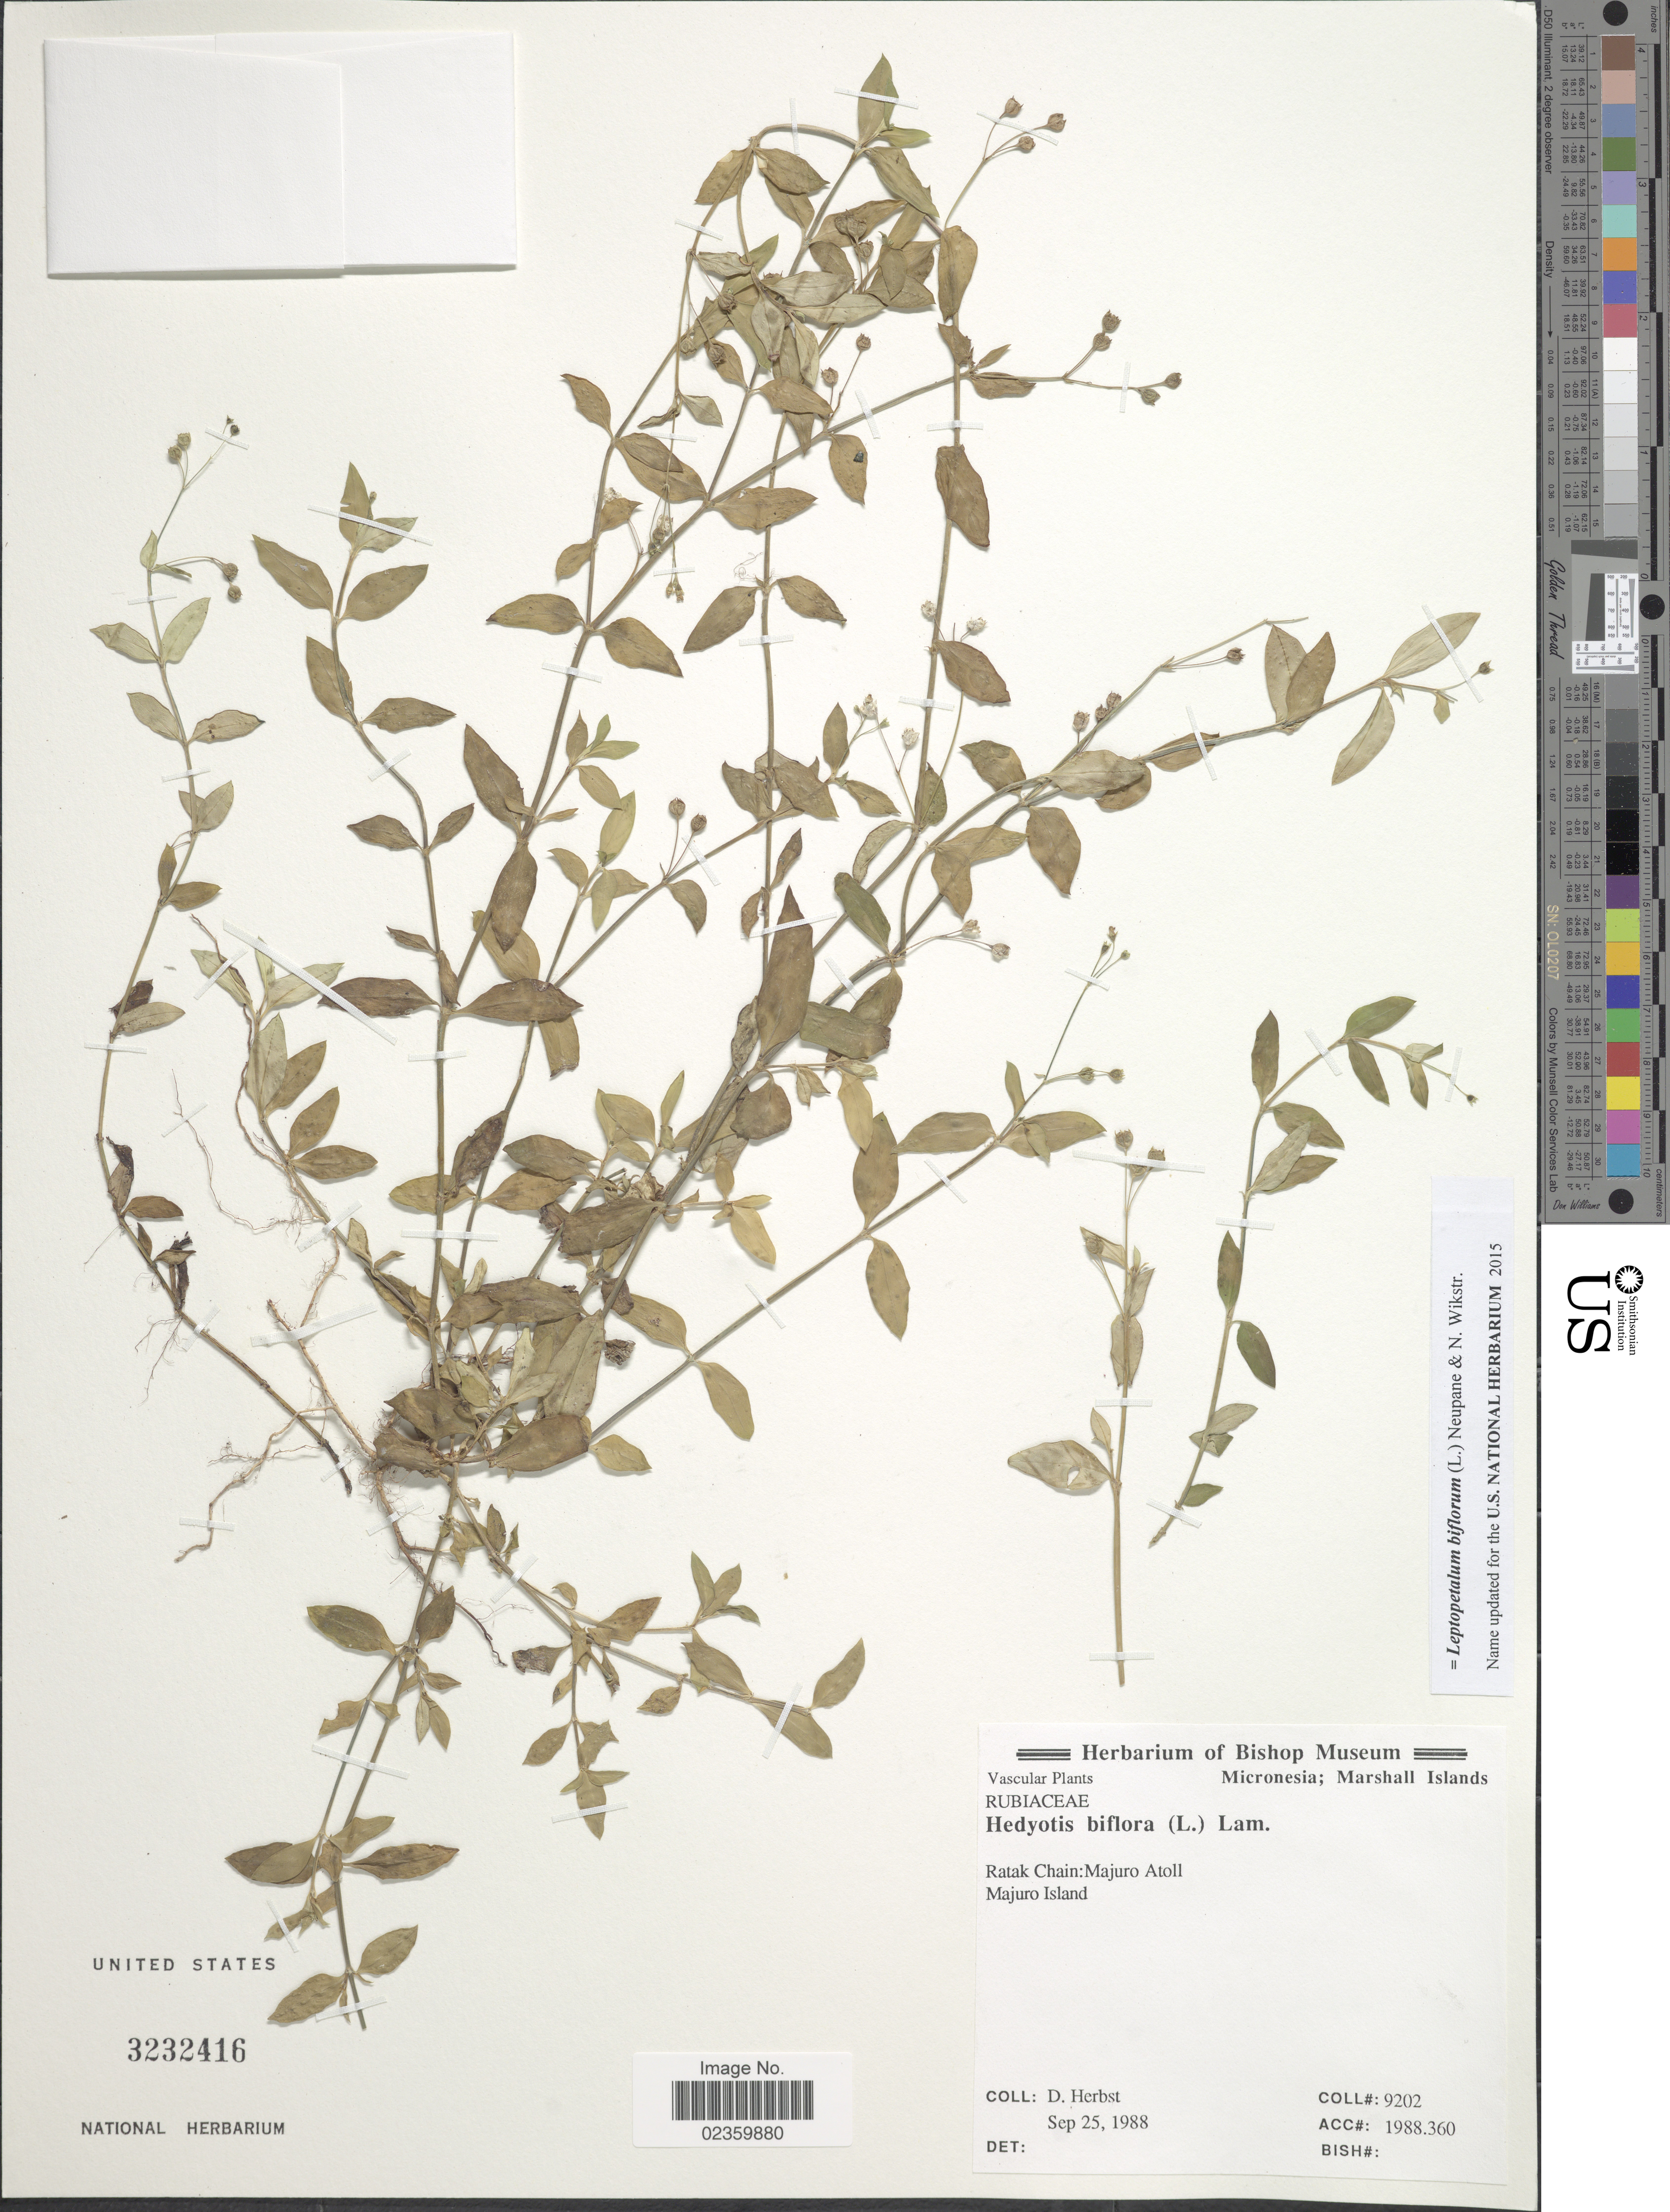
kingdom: Plantae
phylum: Tracheophyta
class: Magnoliopsida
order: Gentianales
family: Rubiaceae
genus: Leptopetalum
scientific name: Leptopetalum biflorum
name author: (L.) Neupane & N. Wikstr.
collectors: D. Herbst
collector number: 9202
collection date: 1988-09-25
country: Marshall Islands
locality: Ratak Chain: Majuro Atoll, Majuro Island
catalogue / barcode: US 3232416